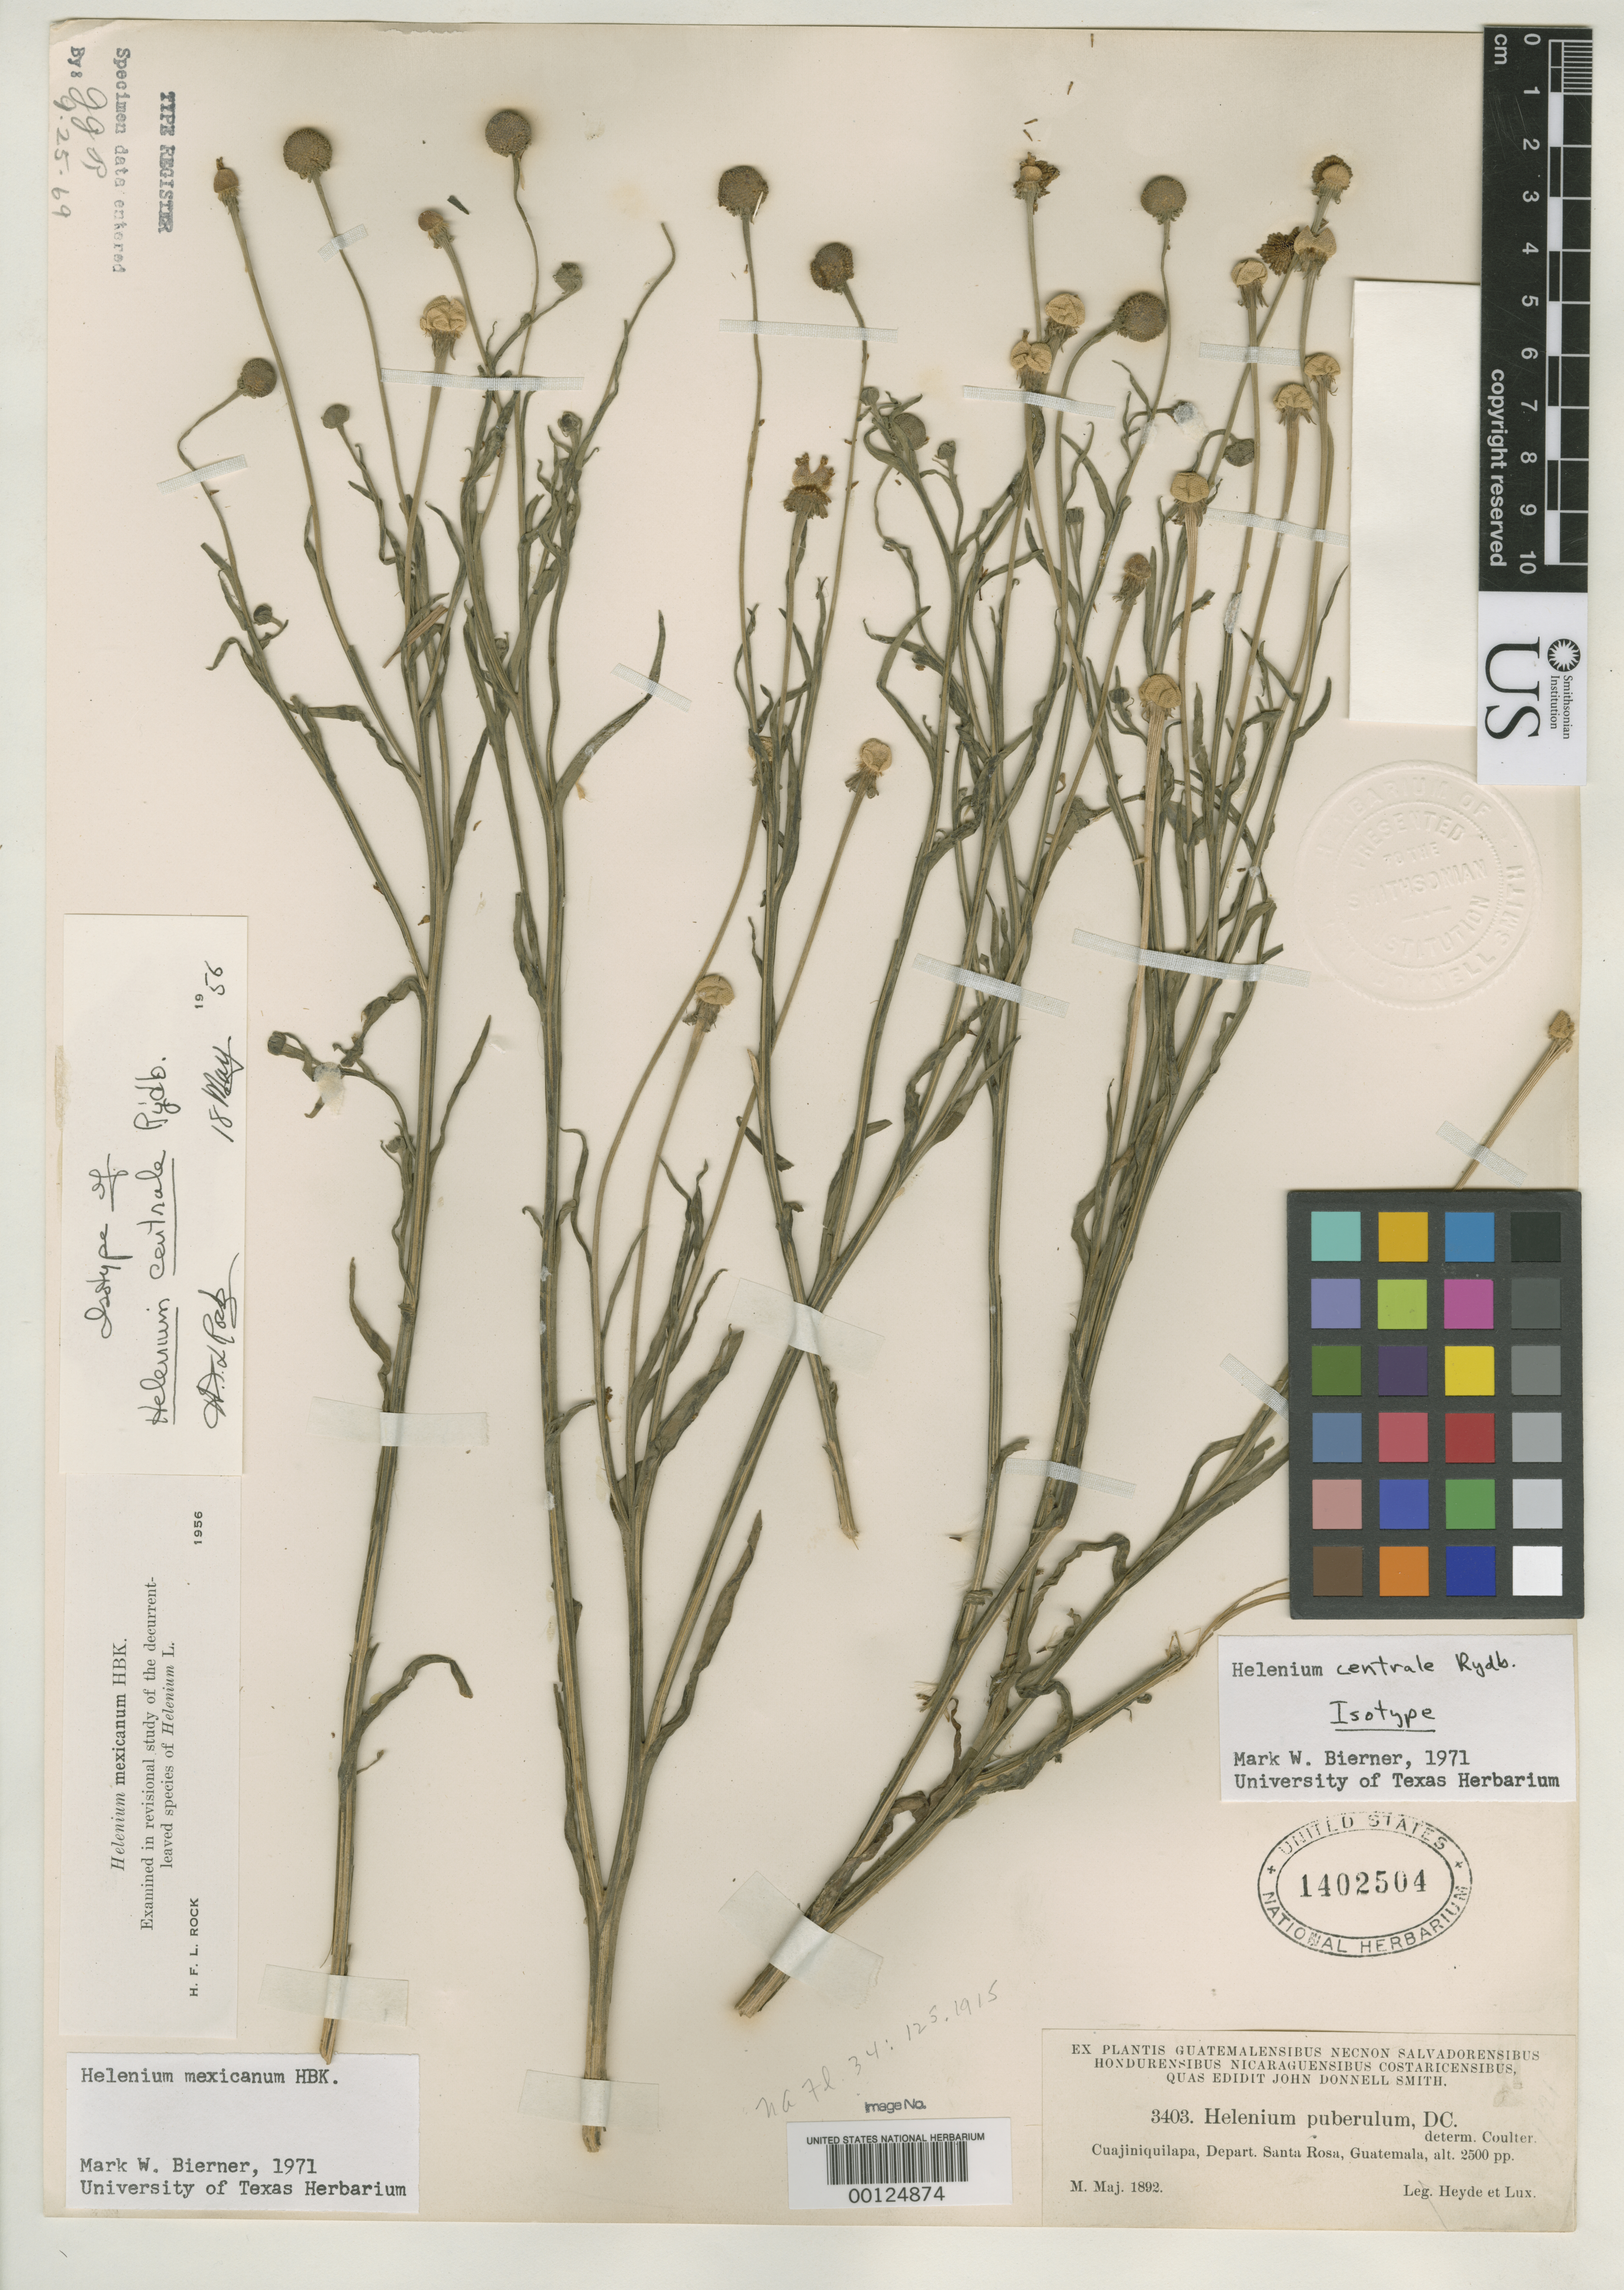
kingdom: Plantae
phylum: Tracheophyta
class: Magnoliopsida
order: Asterales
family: Asteraceae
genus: Helenium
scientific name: Helenium centrale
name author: Rydb.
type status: Isotype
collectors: E. T. Heyde & E. Lux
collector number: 3403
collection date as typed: May 1892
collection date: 1892-05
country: Guatemala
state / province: Santa Rosa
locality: Guajiniquilapa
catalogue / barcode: US 1402504